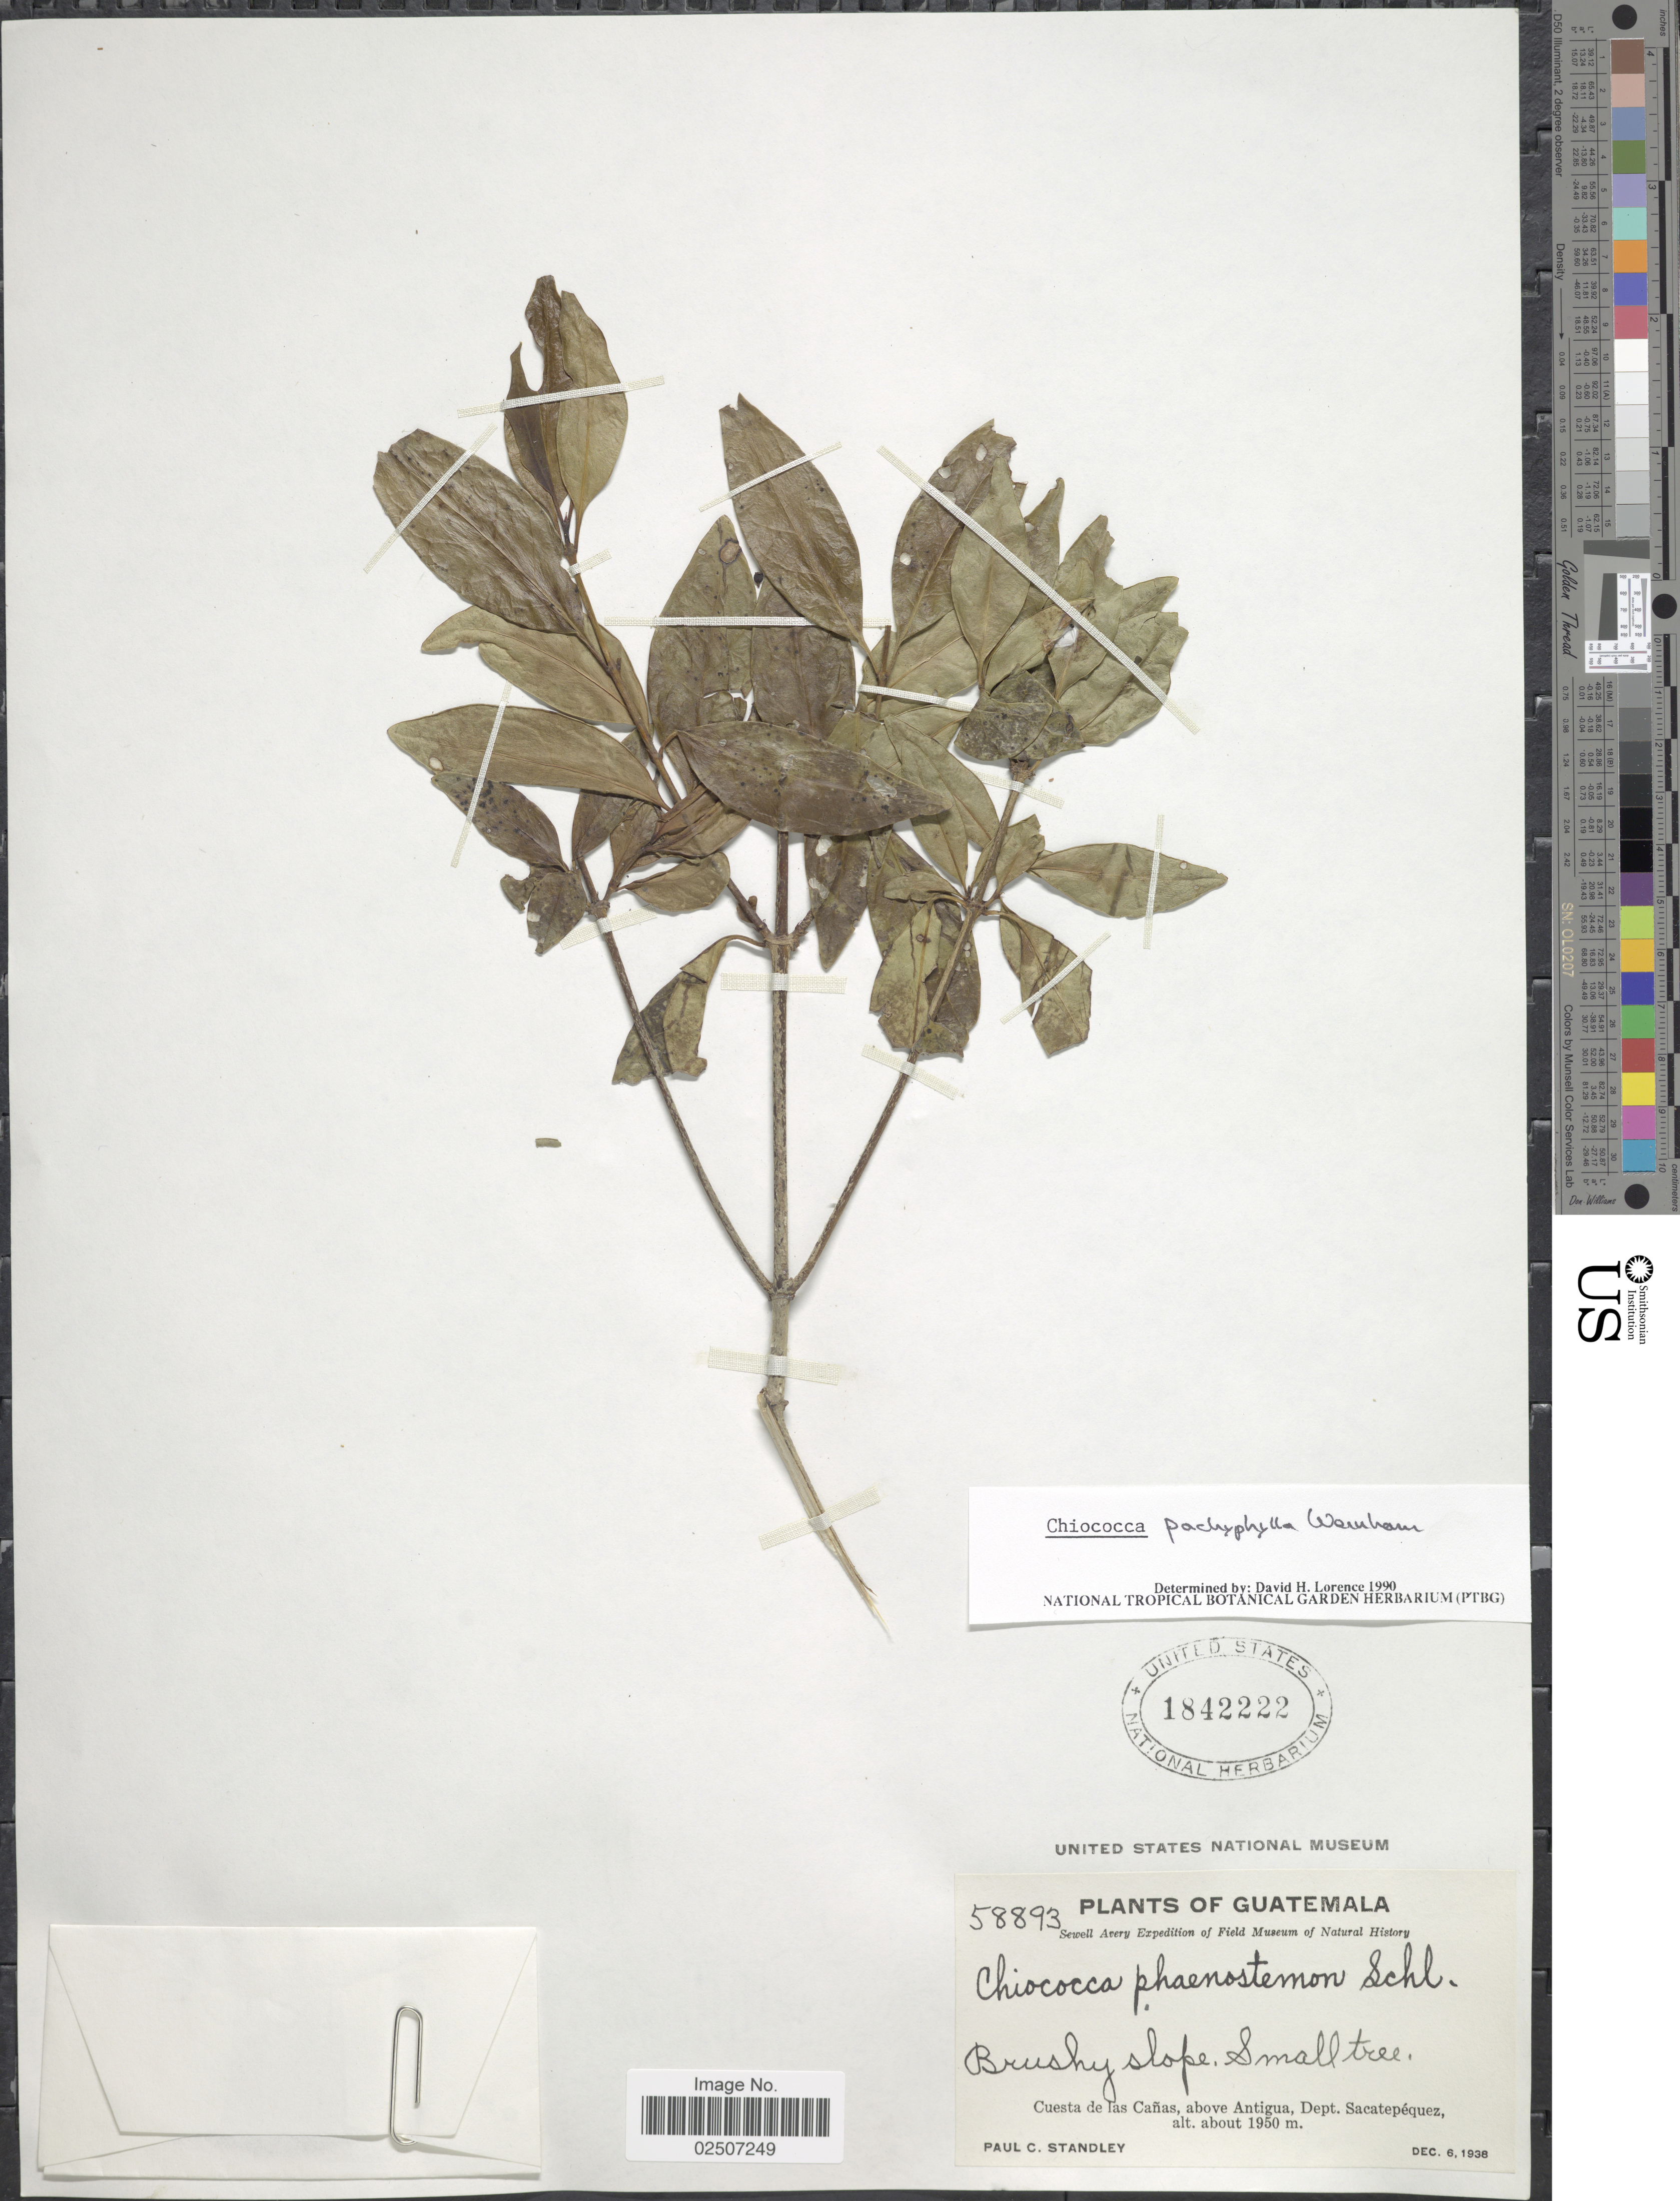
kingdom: Plantae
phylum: Tracheophyta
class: Magnoliopsida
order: Gentianales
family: Rubiaceae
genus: Chiococca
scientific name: Chiococca pachyphylla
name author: Wernham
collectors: P. C. Standley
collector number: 58893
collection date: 1938-12-06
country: Guatemala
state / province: Sacatepéquez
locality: Cuesta de las Canas, above Antigua, Dept. Sacatepequez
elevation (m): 1950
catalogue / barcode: US 1842222